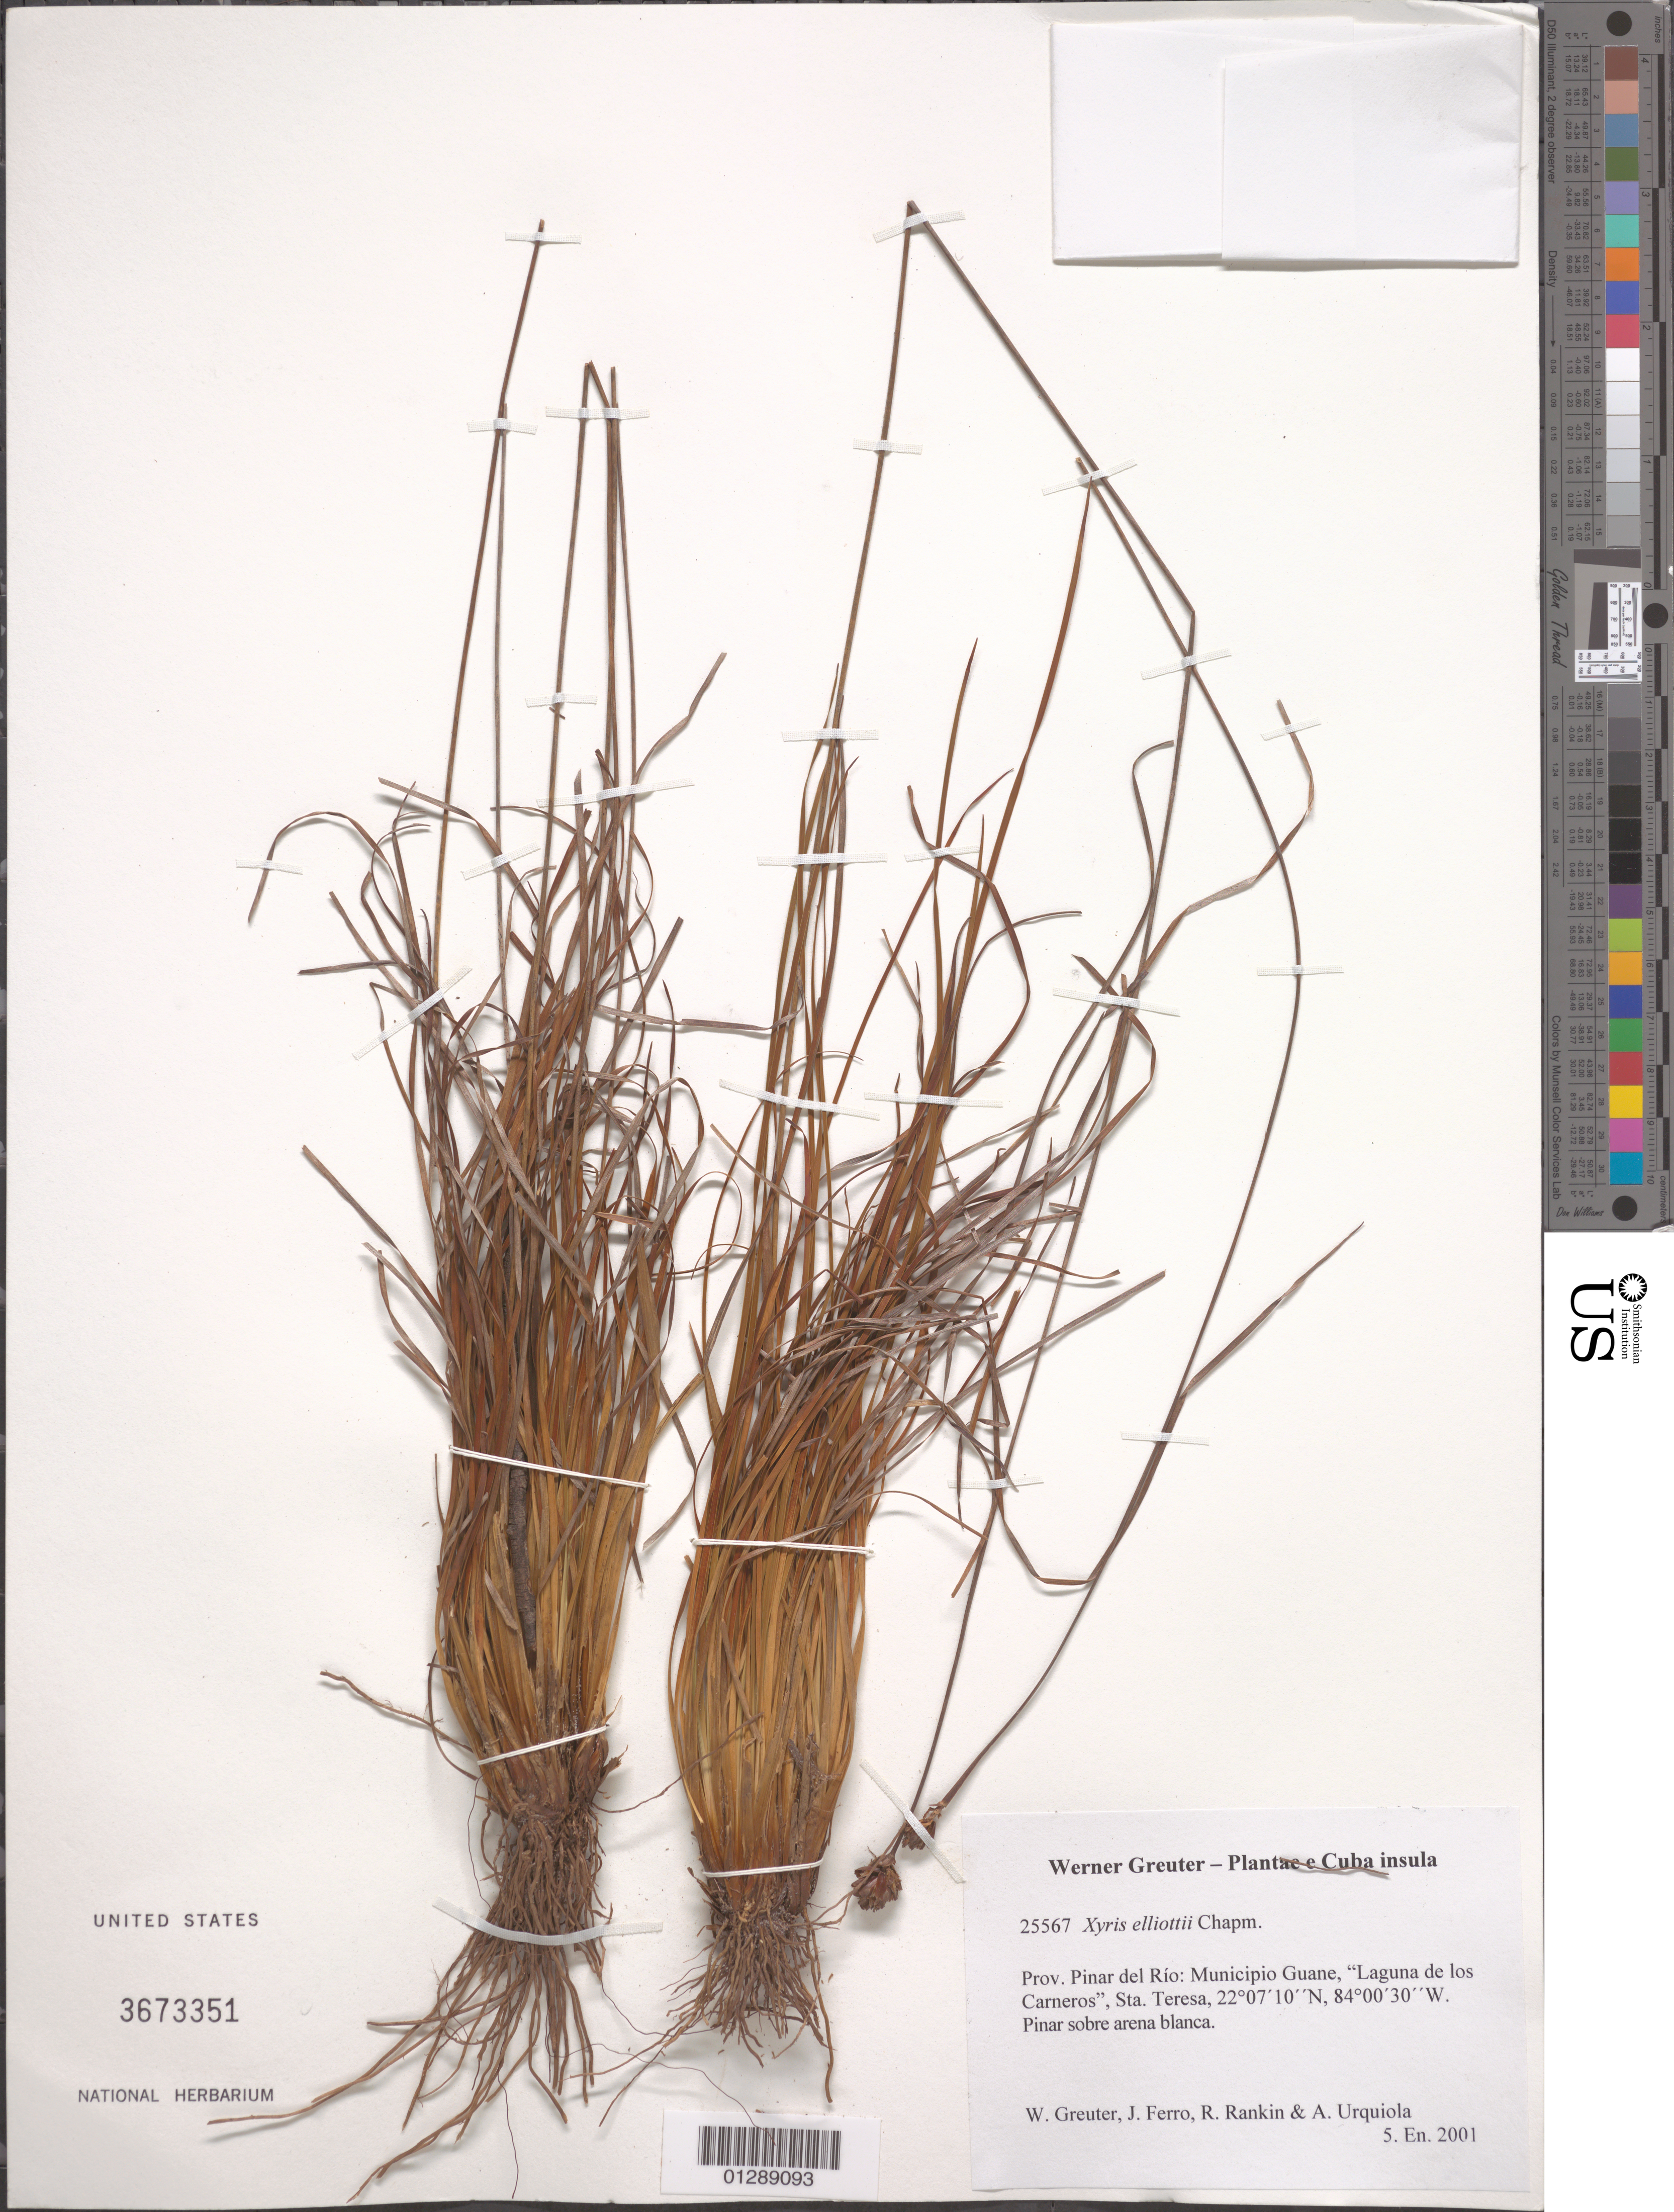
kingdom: Plantae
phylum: Tracheophyta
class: Liliopsida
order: Poales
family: Xyridaceae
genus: Xyris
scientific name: Xyris elliottii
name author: Chapm.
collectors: W. R. Greuter, J. Ferro, R. Rankin Rodriguez & A. Urquiola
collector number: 25567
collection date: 2001-01-05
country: Cuba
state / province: Pinar del Rio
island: Cuba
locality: Municipio Guane, "Laguna de los Carneros", Sta. Teresa.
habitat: Pinar sobre arena blanca.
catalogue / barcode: US 3673351